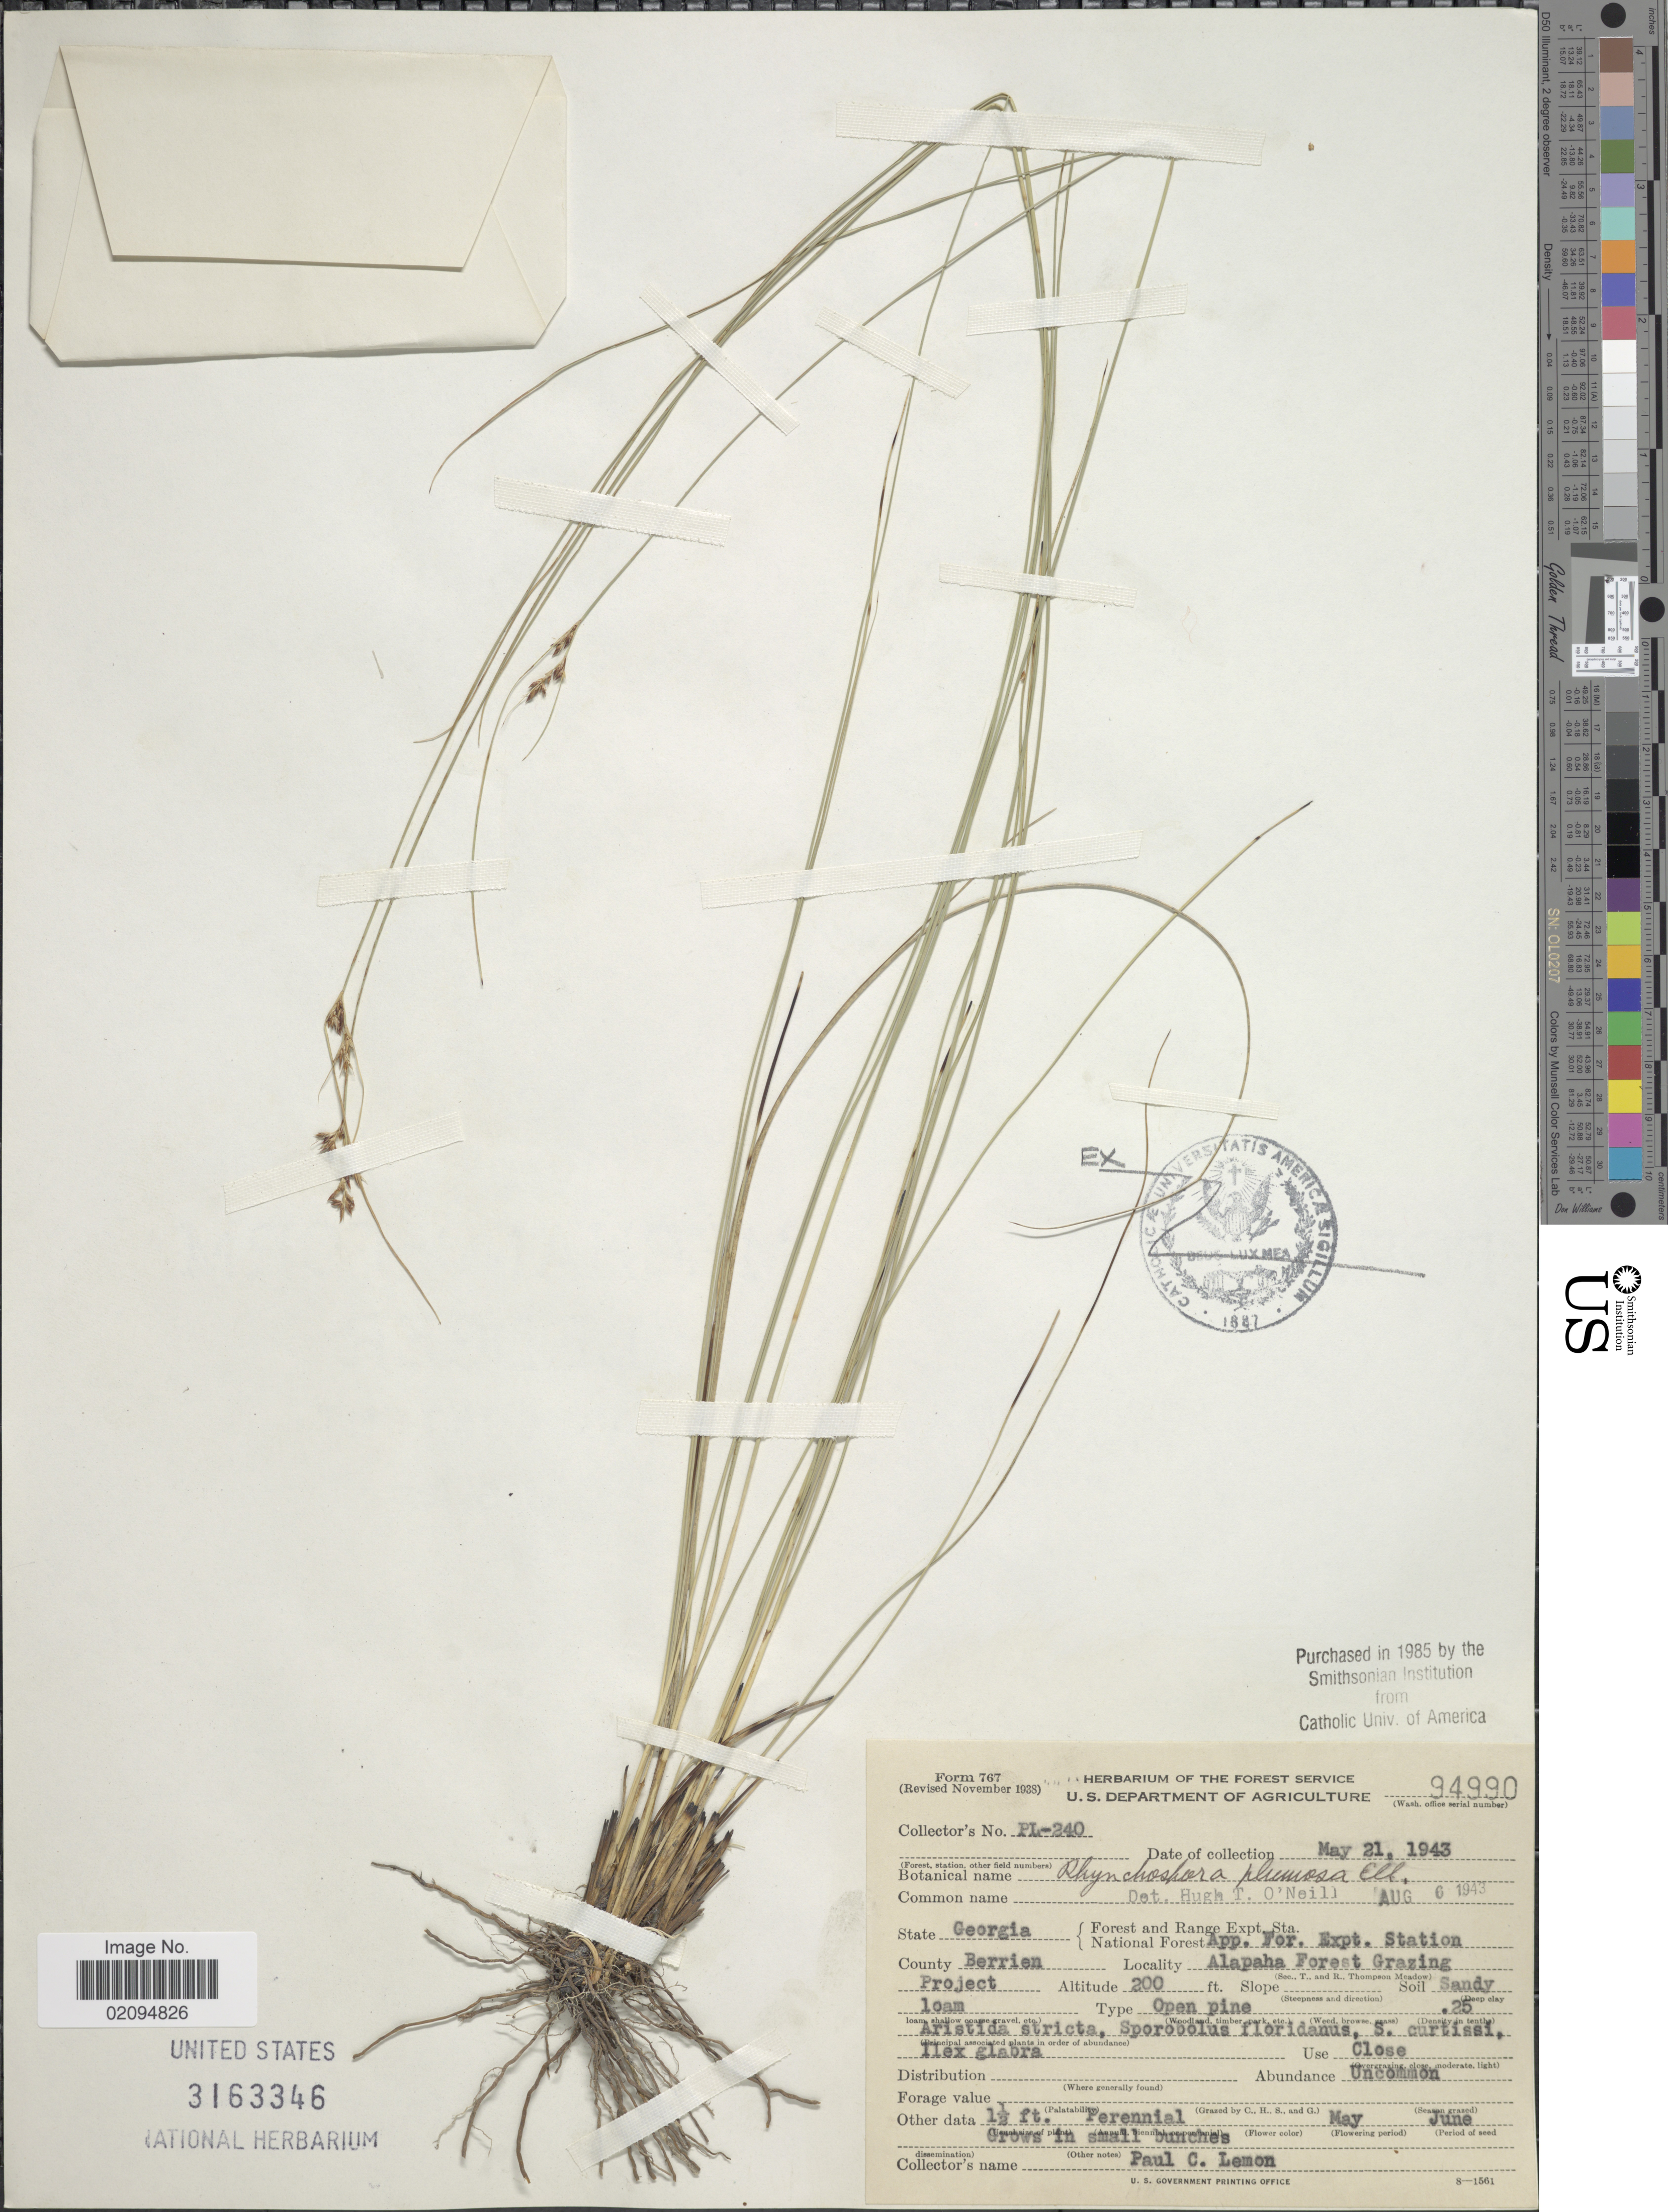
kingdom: Plantae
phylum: Tracheophyta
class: Liliopsida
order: Poales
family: Cyperaceae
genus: Rhynchospora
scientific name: Rhynchospora plumosa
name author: Elliott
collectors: P. Lemon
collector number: PL-240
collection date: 1943-05-21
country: United States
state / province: Georgia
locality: App. For. Expt. Station. County Berrien. Alapaha Forest Grazing Project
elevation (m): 61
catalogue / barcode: US 3163346